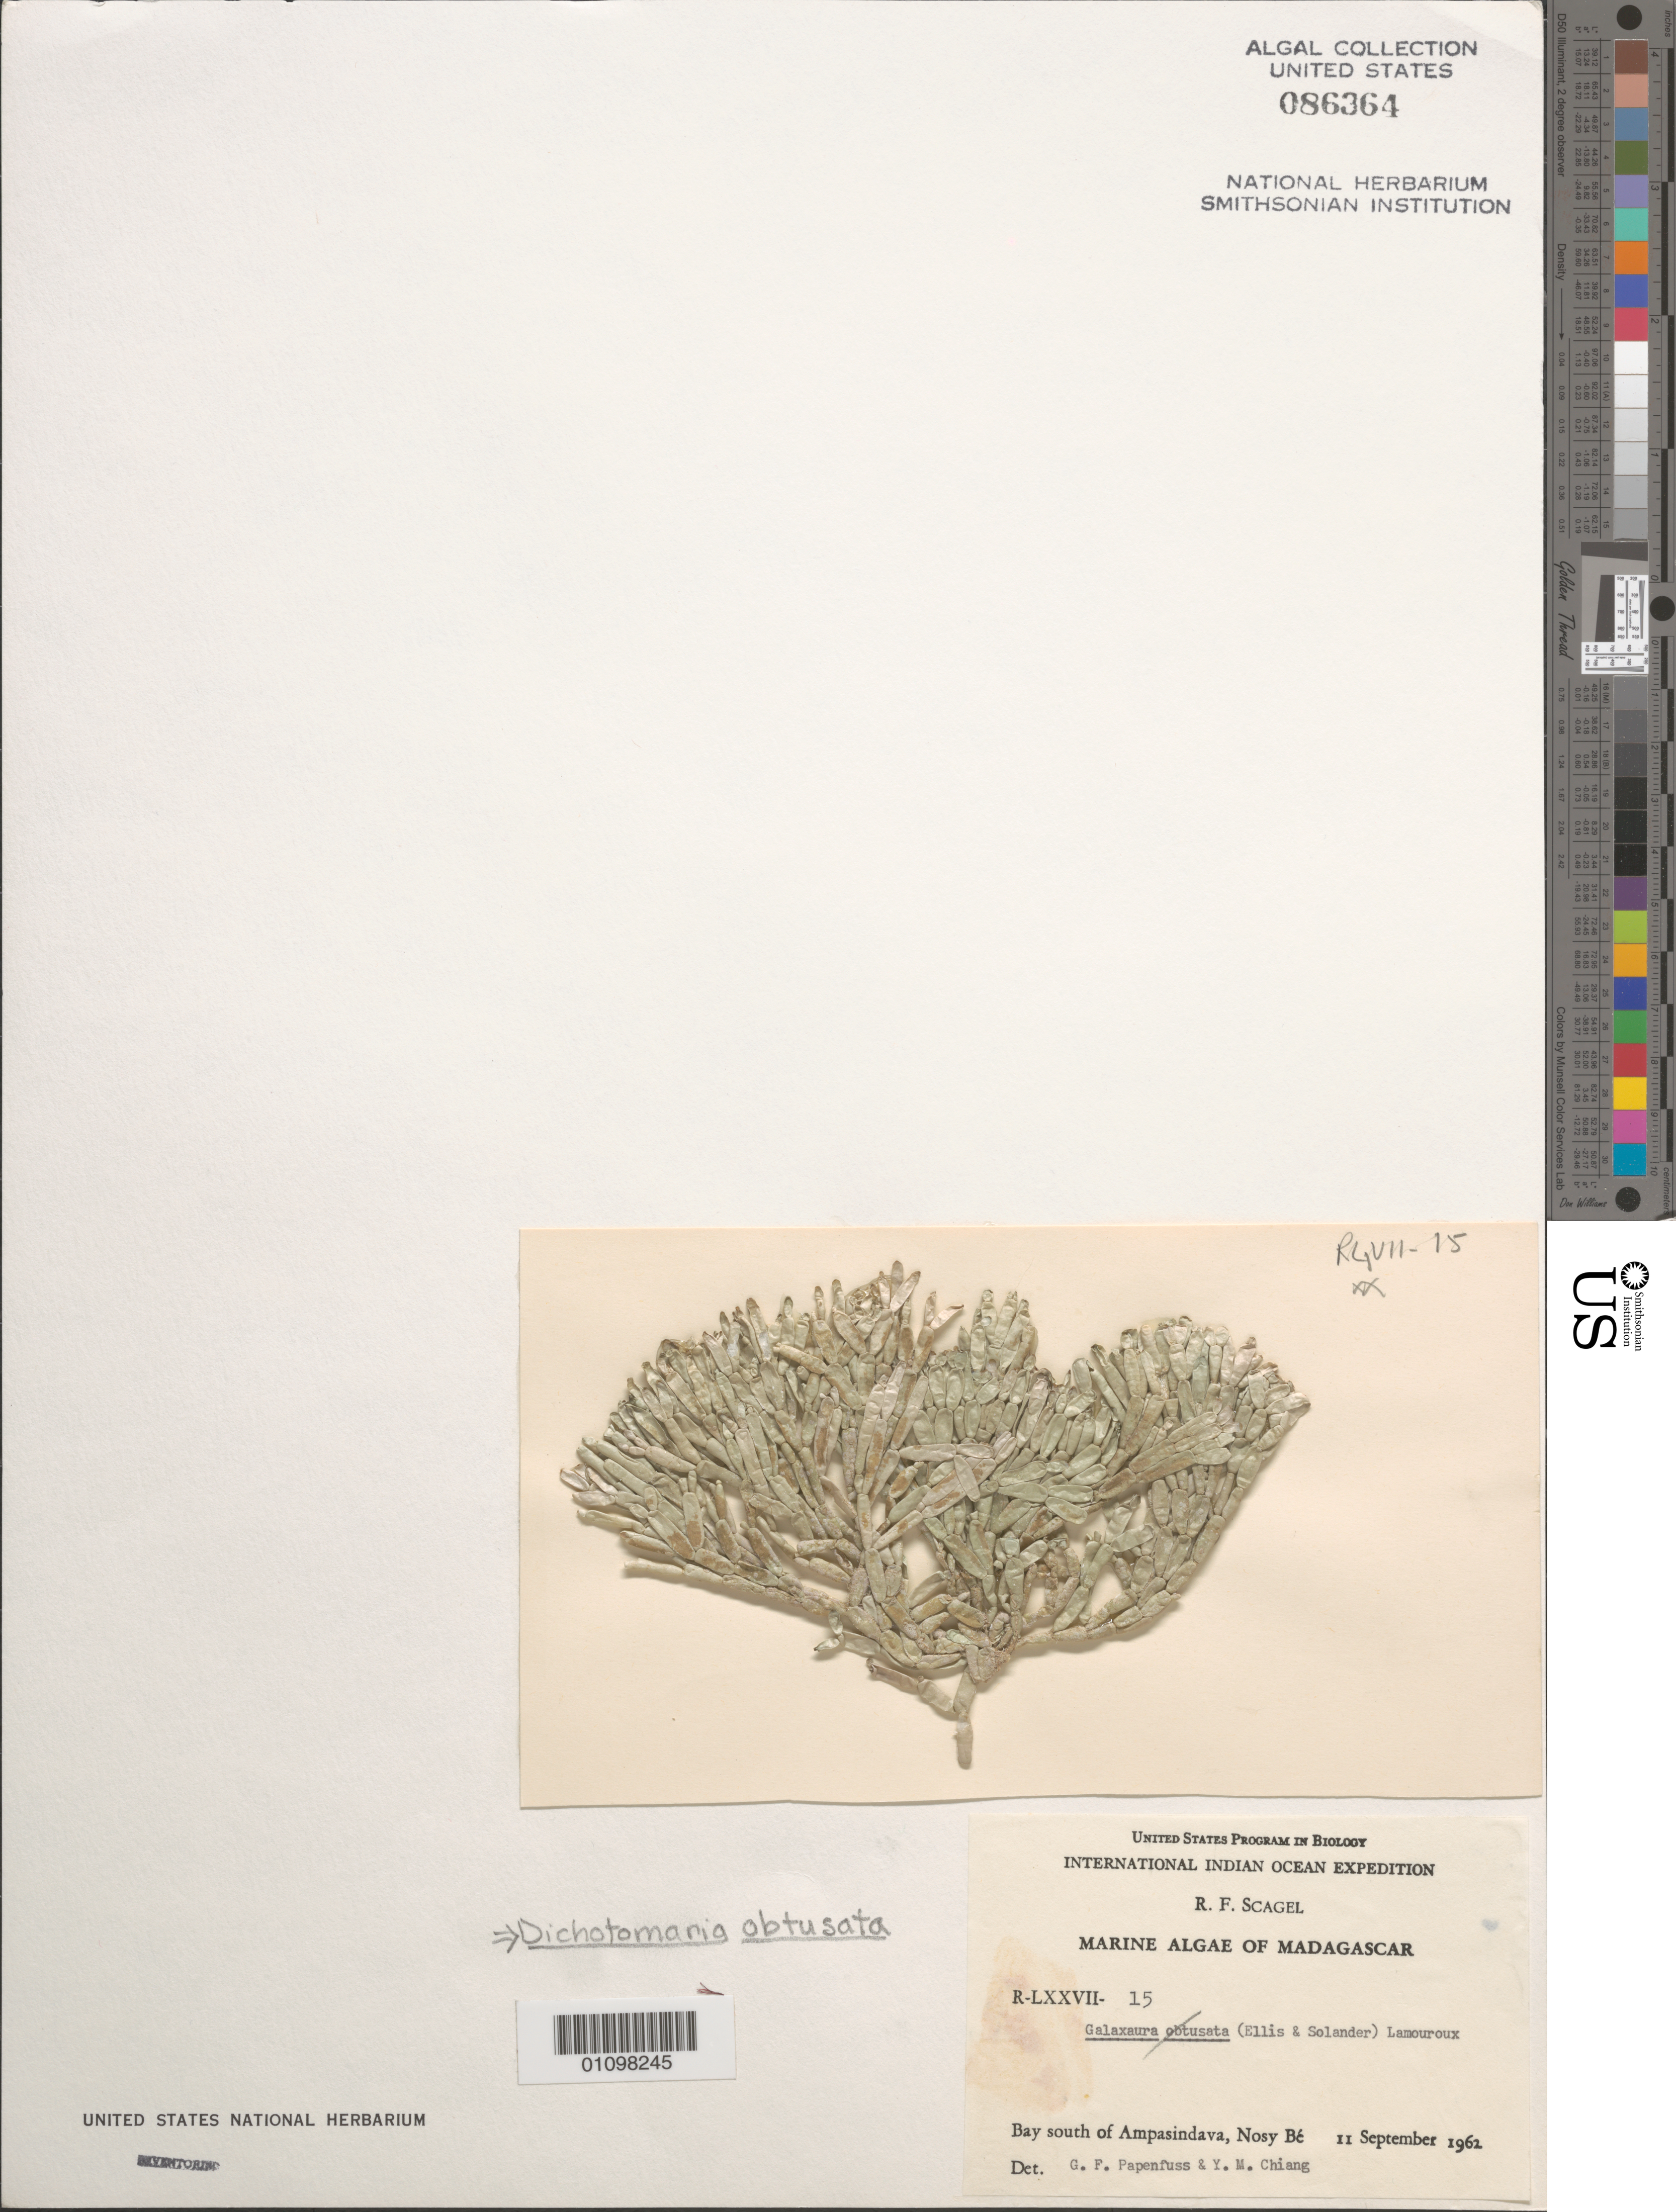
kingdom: Plantae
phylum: Rhodophyta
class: Florideophyceae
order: Nemaliales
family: Galaxauraceae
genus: Dichotomaria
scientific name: Dichotomaria obtusata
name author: (Ellis & Sol.) Lam.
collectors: R. F. Scagel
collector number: R-LXXVII-15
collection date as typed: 11 Sep 1962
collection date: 1962-09-11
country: Madagascar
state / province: Diana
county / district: Nosy Be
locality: Nosy-Be, bay south of Ampasindava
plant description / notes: International Indian Ocean Expedition, 1962, as Galaxaura obtusata (J. Ellis & Sol.) J.V. Lamour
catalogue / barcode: US 86364